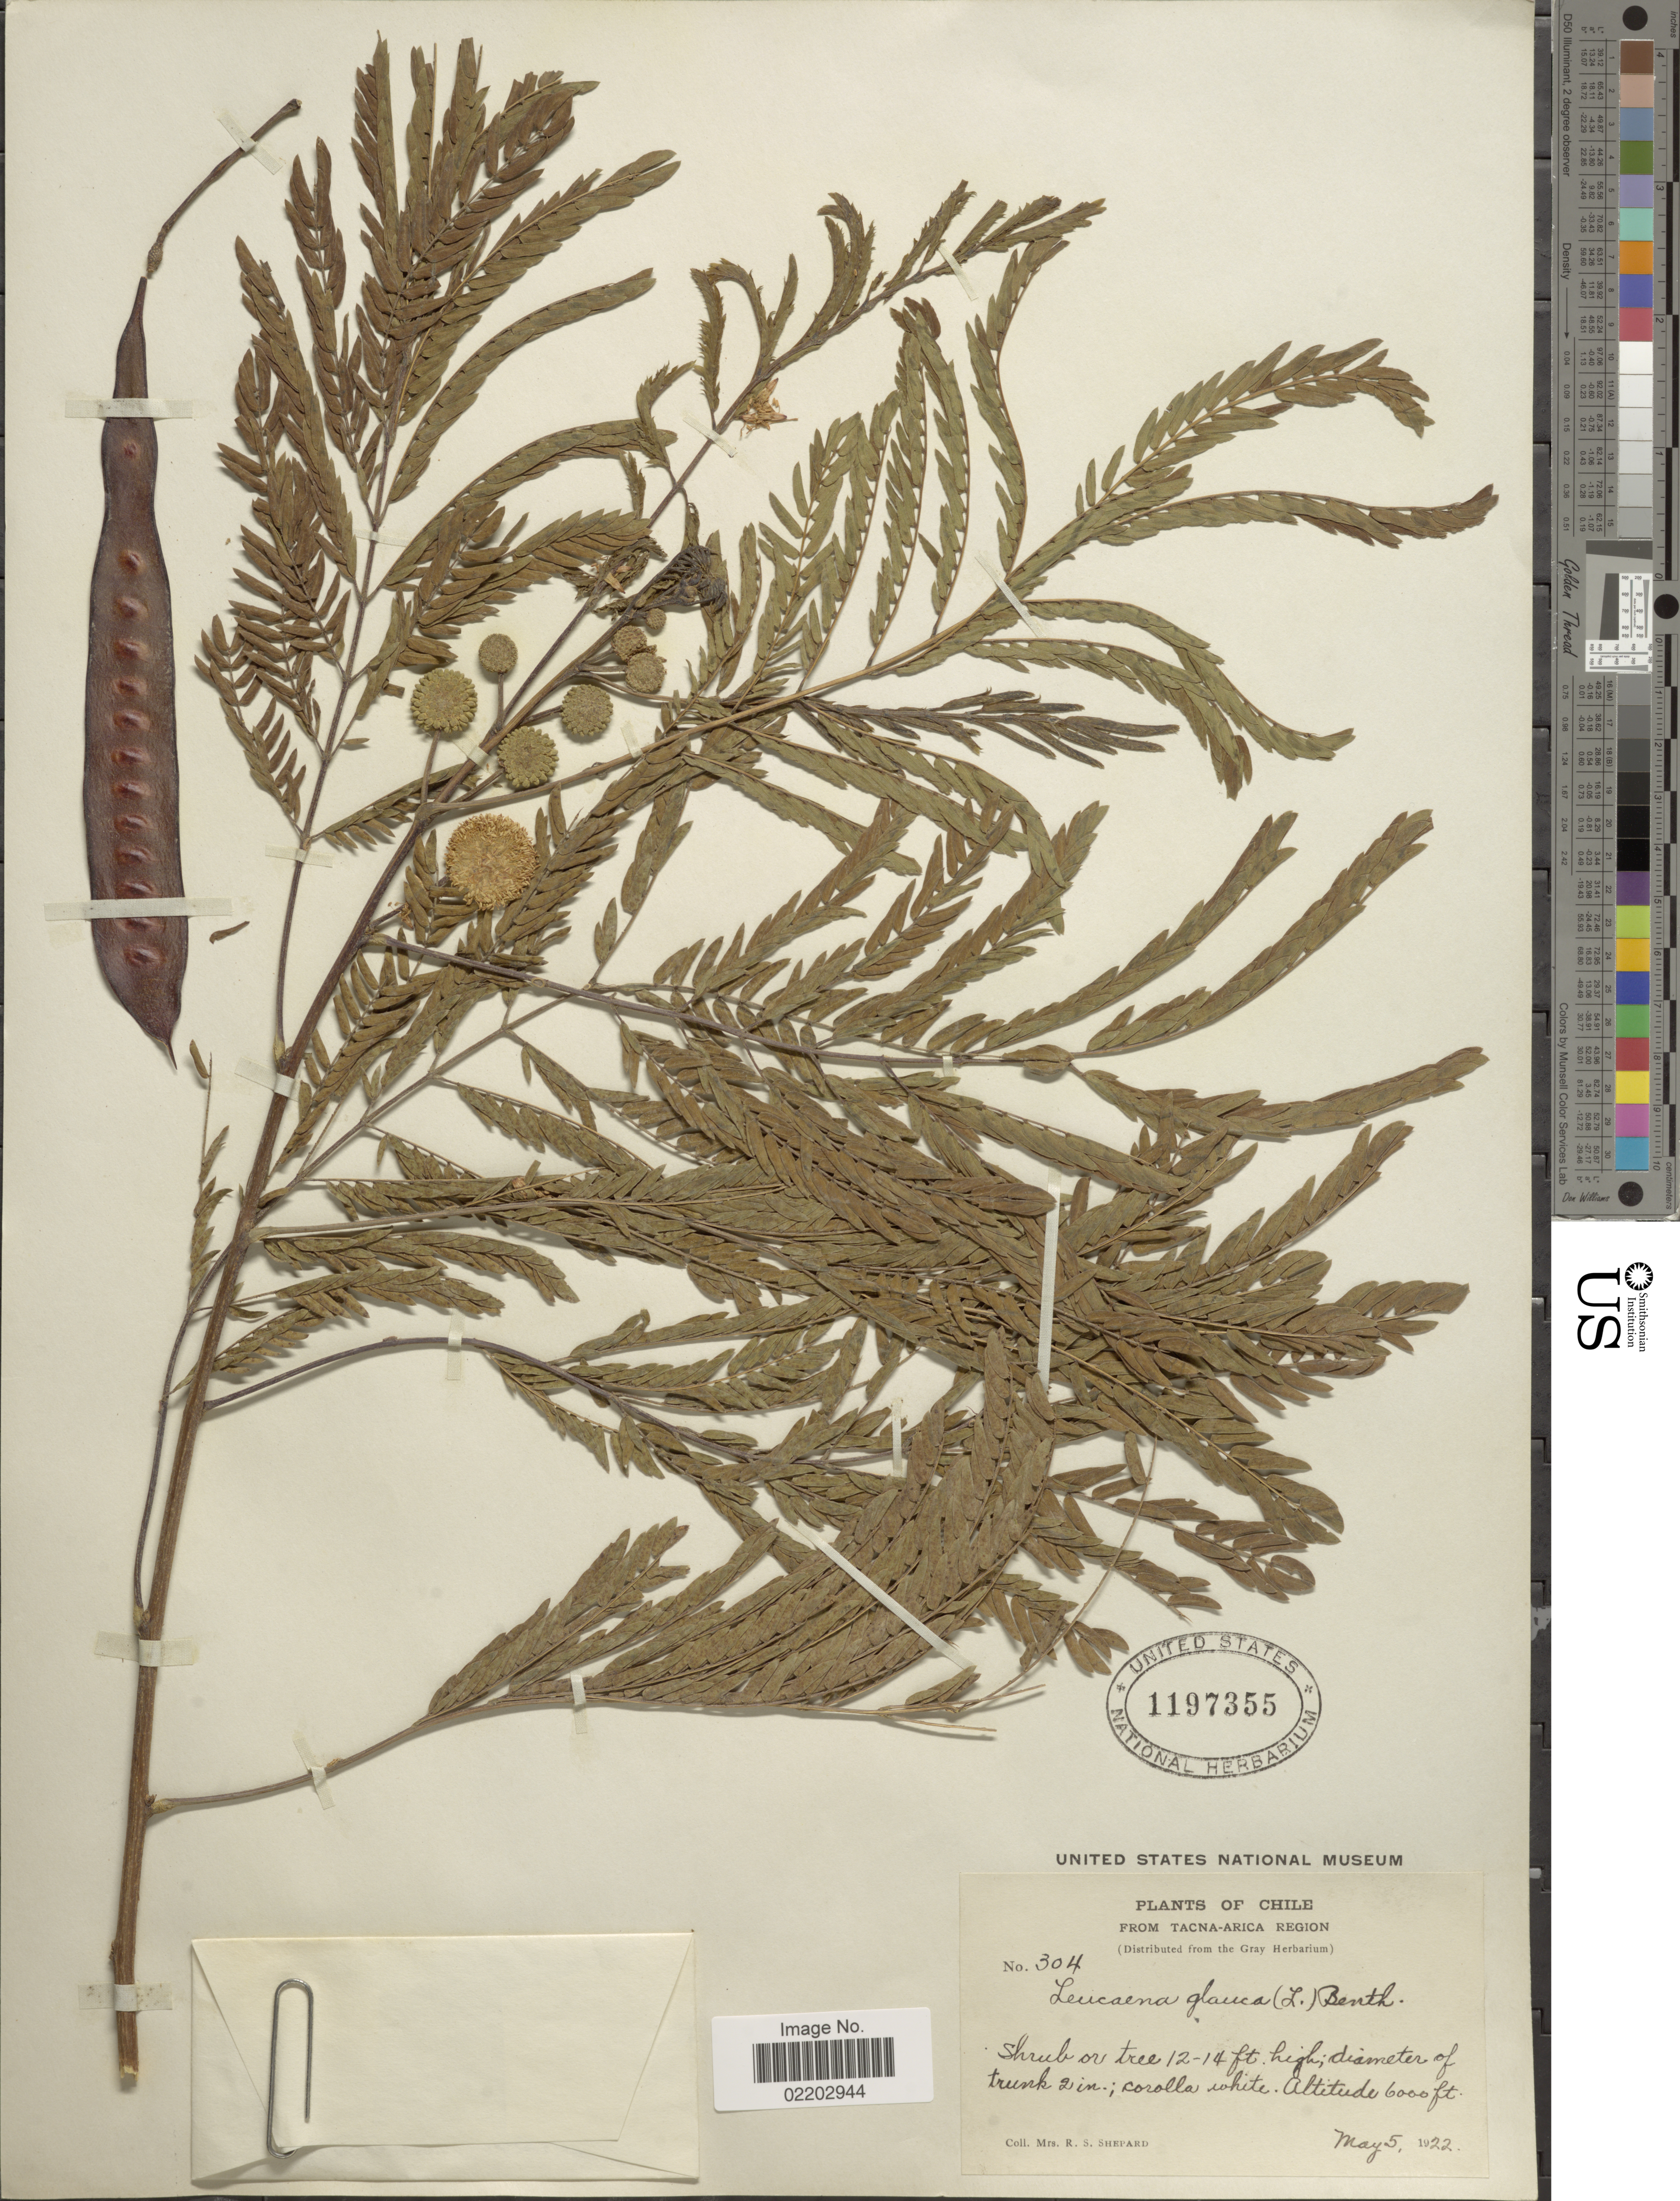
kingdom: Plantae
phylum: Tracheophyta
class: Magnoliopsida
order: Fabales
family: Fabaceae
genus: Leucaena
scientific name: Leucaena leucocephala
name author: (Lam.) de Wit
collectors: R. Shepard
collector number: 304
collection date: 1922-05-05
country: United States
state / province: Oregon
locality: Chile, Tacna-Arica Region.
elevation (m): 1829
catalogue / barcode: US 1197355